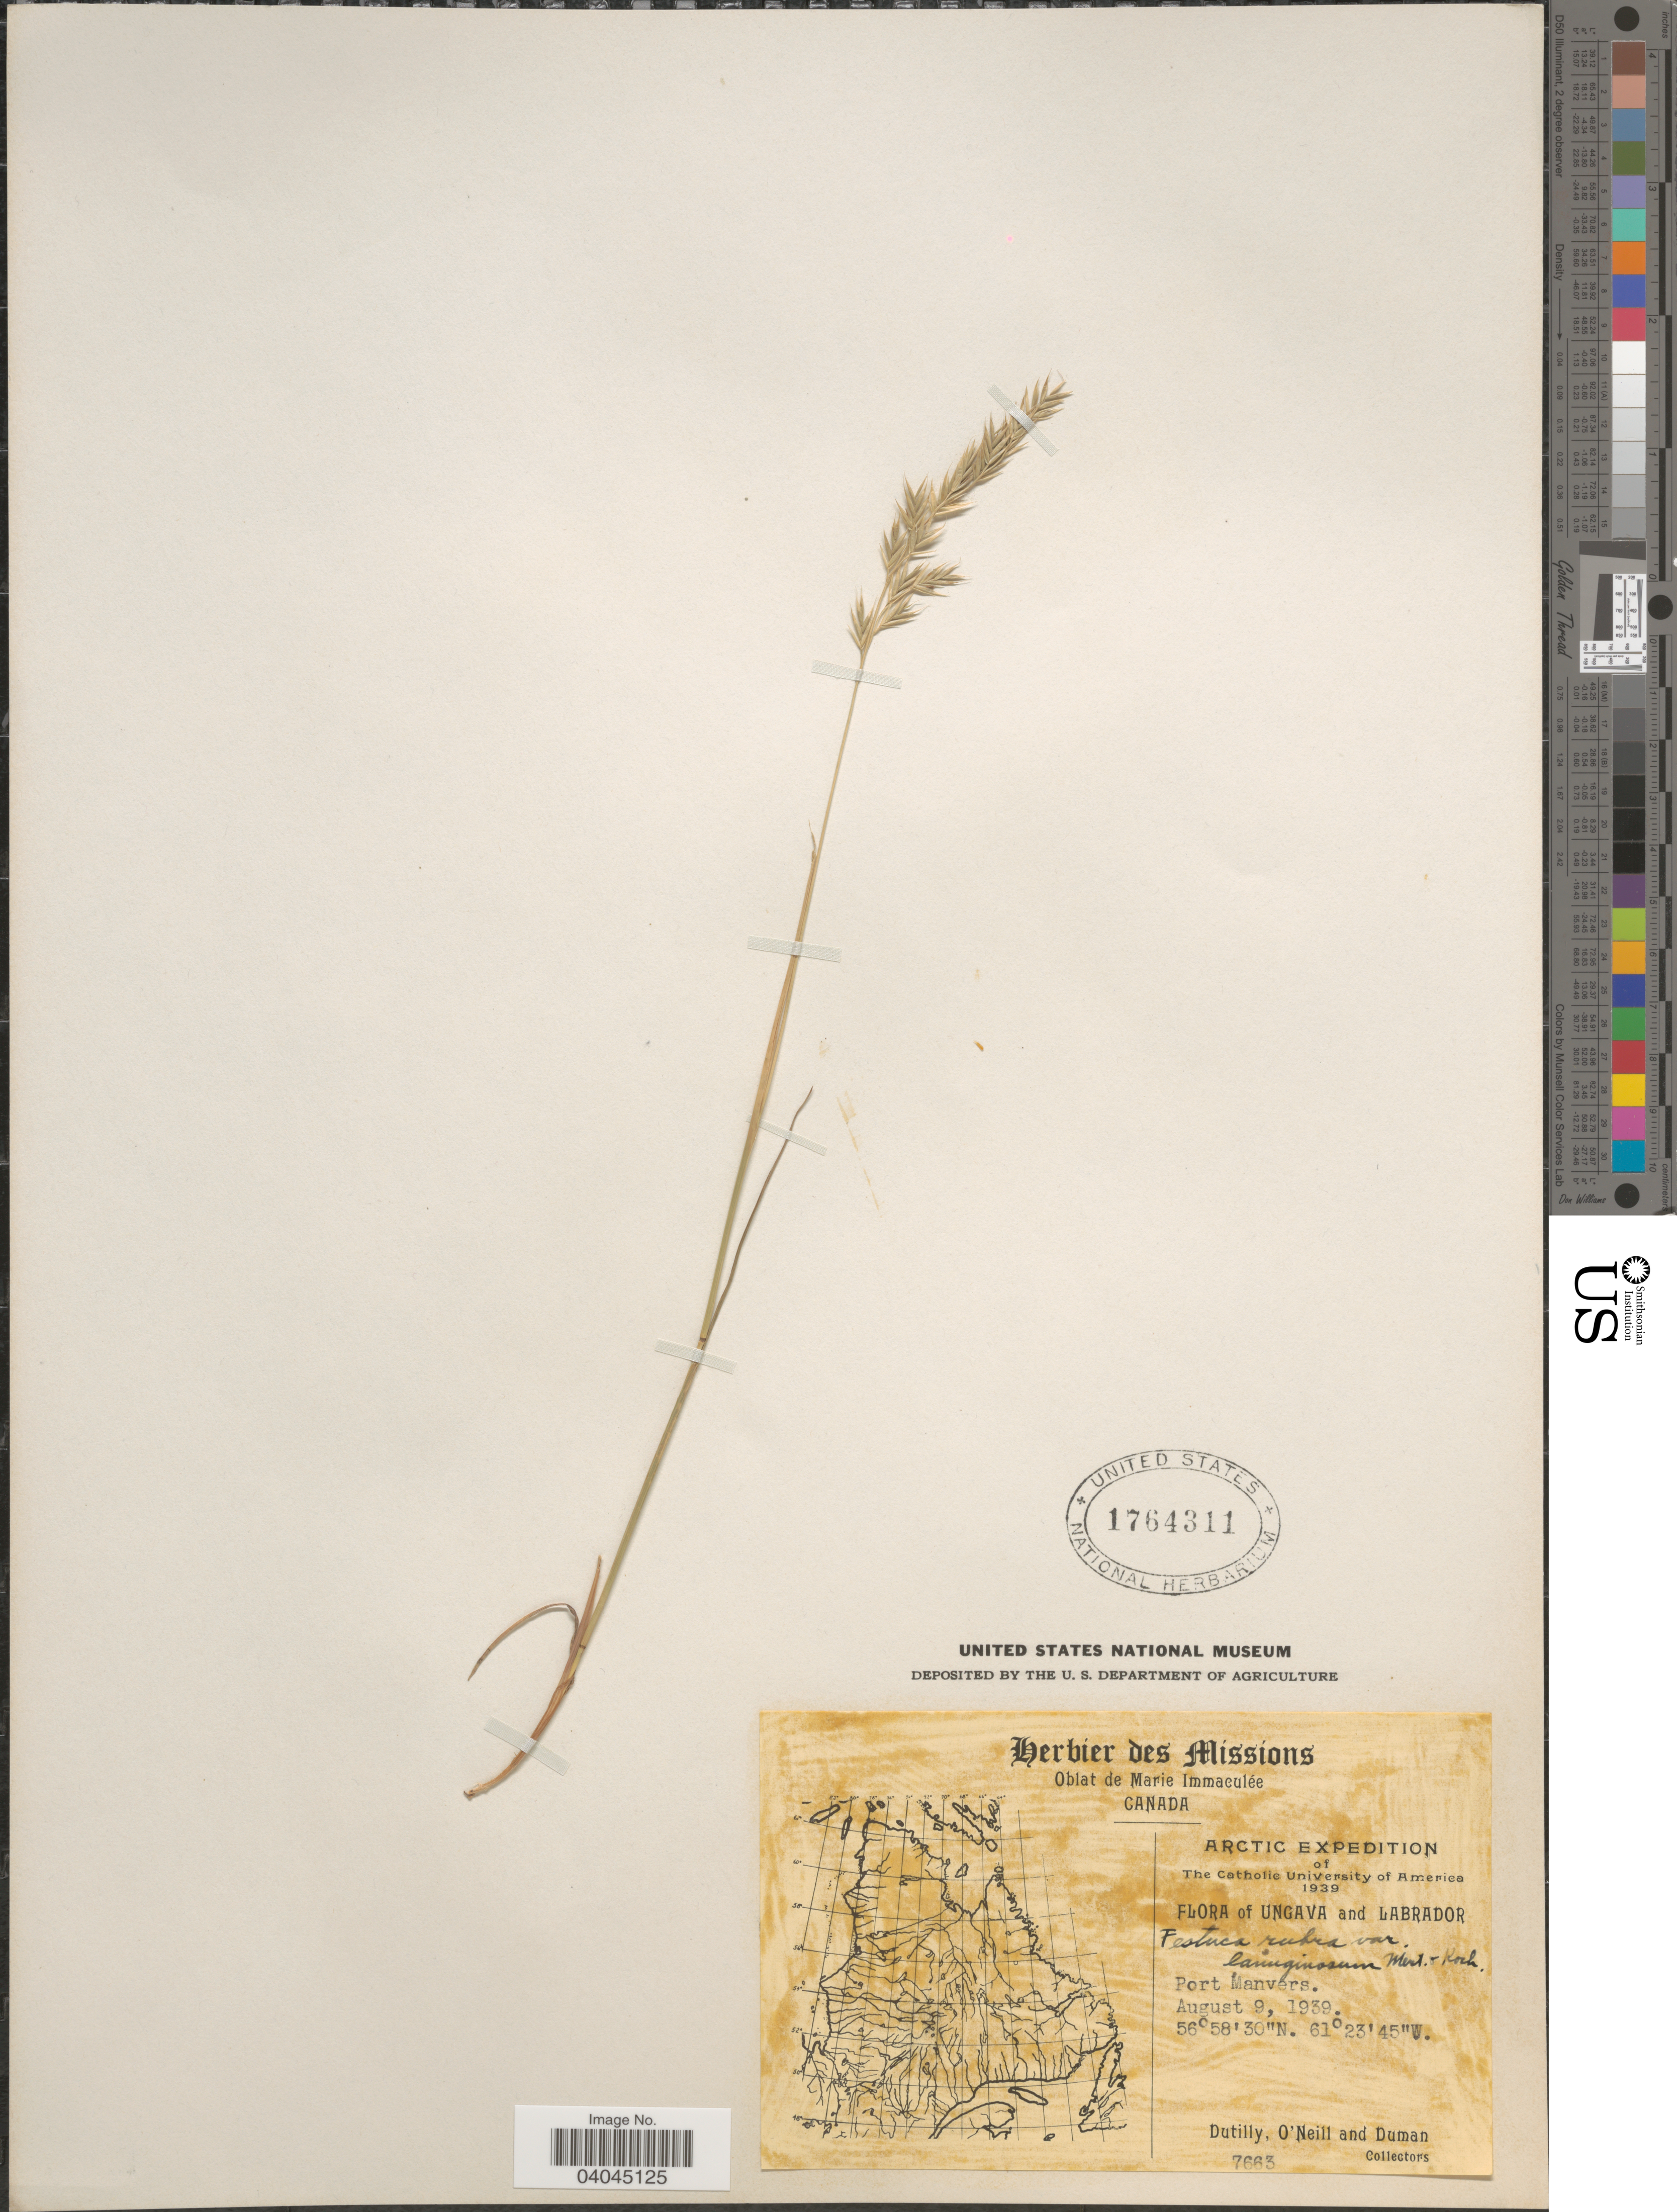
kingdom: Plantae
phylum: Tracheophyta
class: Liliopsida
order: Poales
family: Poaceae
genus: Festuca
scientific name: Festuca rubra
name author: L.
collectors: -. Dutilly, -. O'Neill & -. Duman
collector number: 7663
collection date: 1939-08-09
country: Canada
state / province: Newfoundland and Labrador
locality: Ungava and Labrador. Port Manvers.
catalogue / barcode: US 1764311